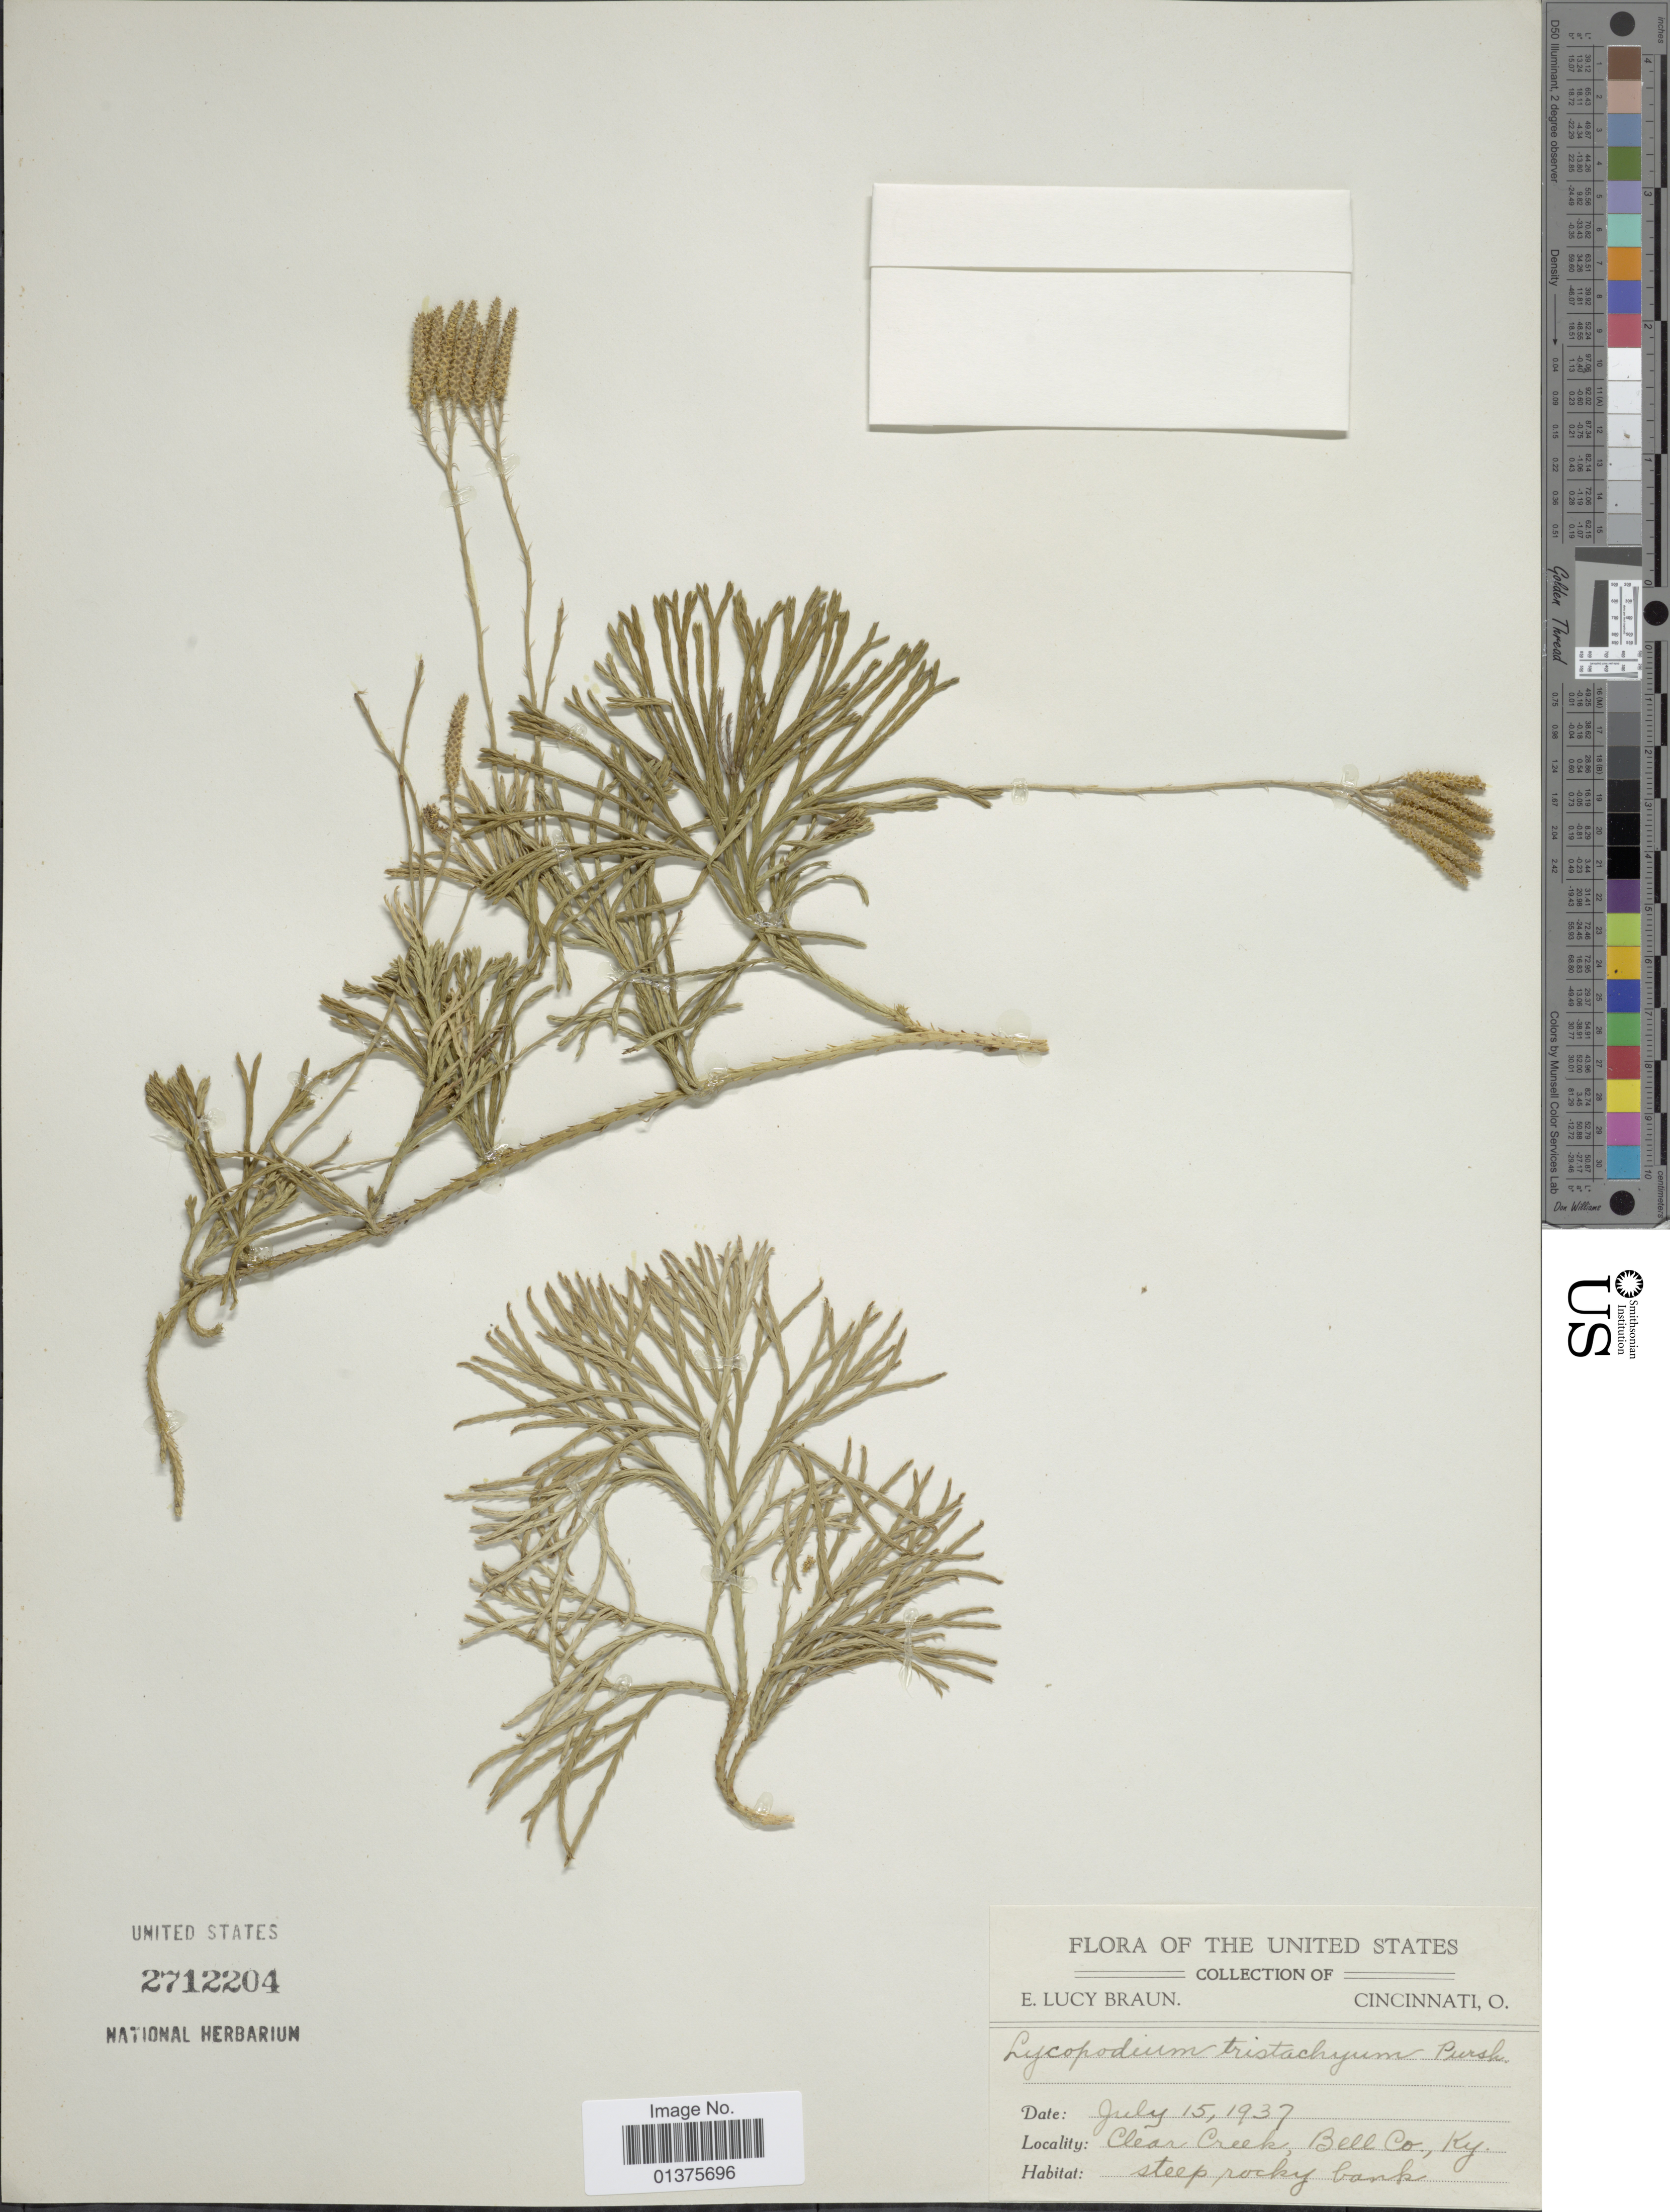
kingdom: Plantae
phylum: Tracheophyta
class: Lycopodiopsida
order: Lycopodiales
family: Lycopodiaceae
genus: Diphasiastrum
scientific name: Diphasiastrum tristachyum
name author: (Pursh) Holub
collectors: E. L. Braun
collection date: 1937-07-15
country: United States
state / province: Kentucky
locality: Cincinatti, O., Clear Creek, Bell Co., Ky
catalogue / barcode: US 2712204